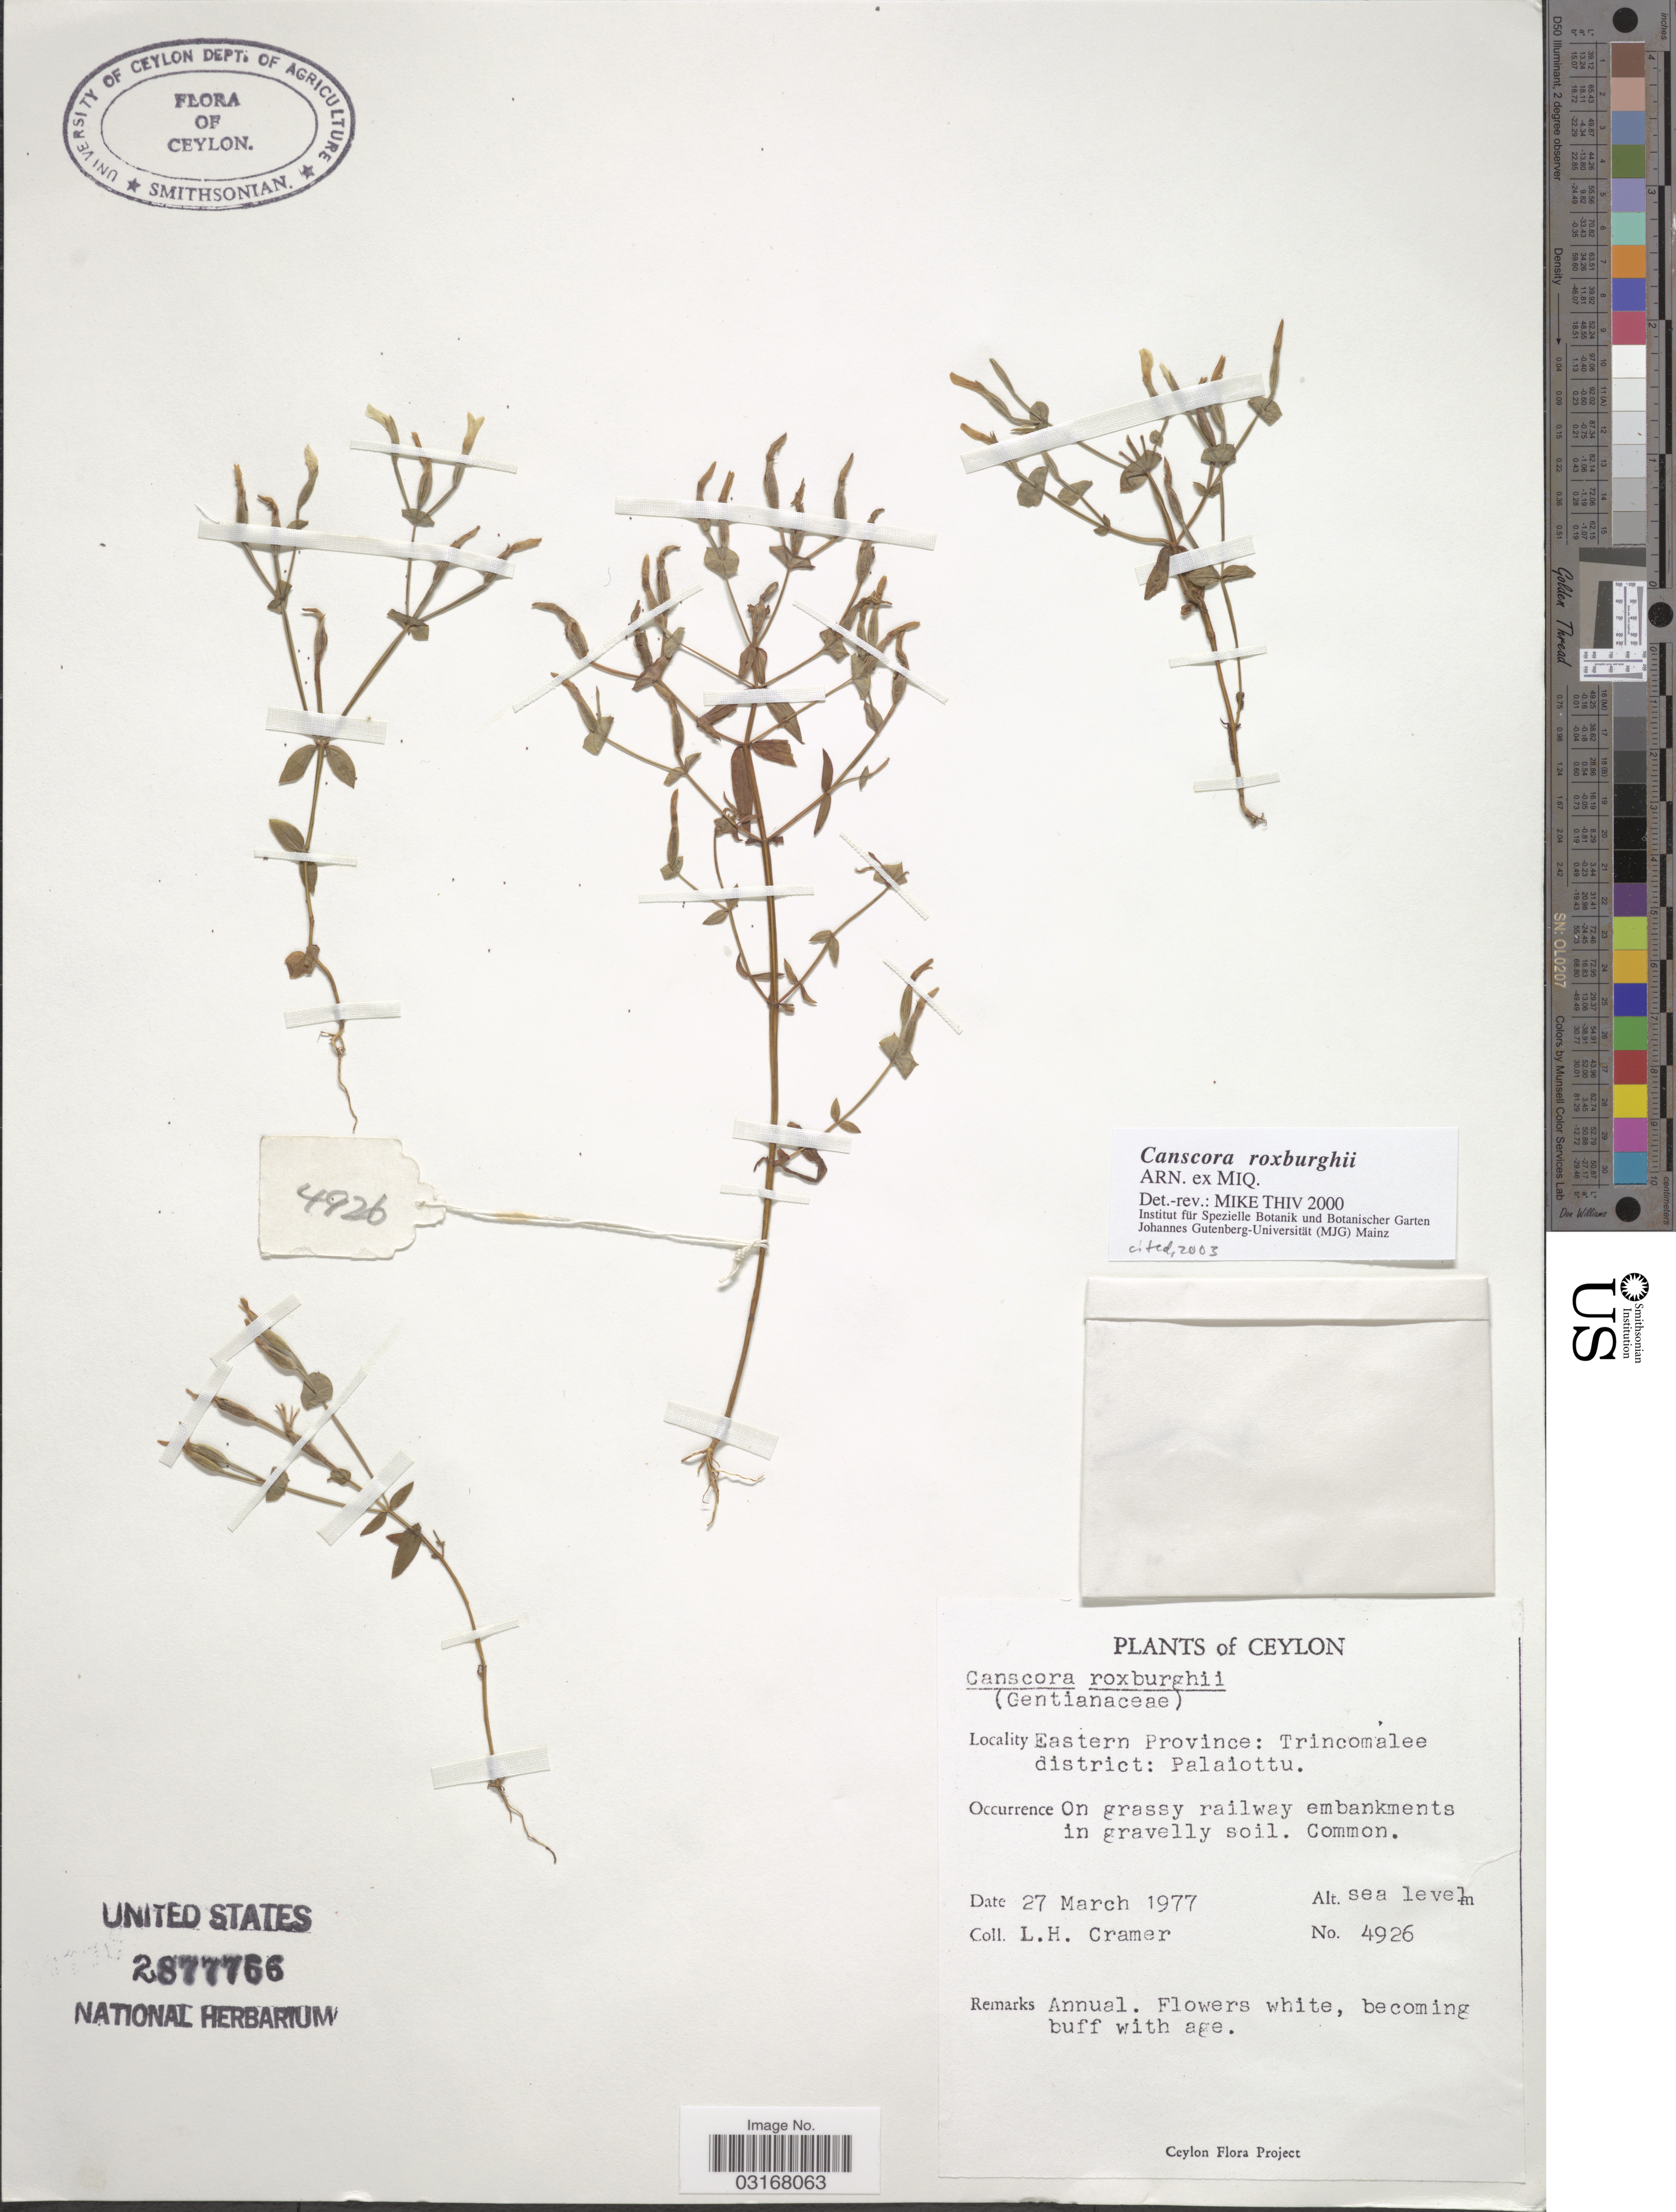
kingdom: Plantae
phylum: Tracheophyta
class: Magnoliopsida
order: Gentianales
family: Gentianaceae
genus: Canscora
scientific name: Canscora roxburghii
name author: Arn. ex Miq.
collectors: L. H. Cramer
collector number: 4926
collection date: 1977-03-27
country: Sri Lanka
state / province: Eastern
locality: Ceylon. Trincomalee district; Palaiottu.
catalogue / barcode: US 2877766